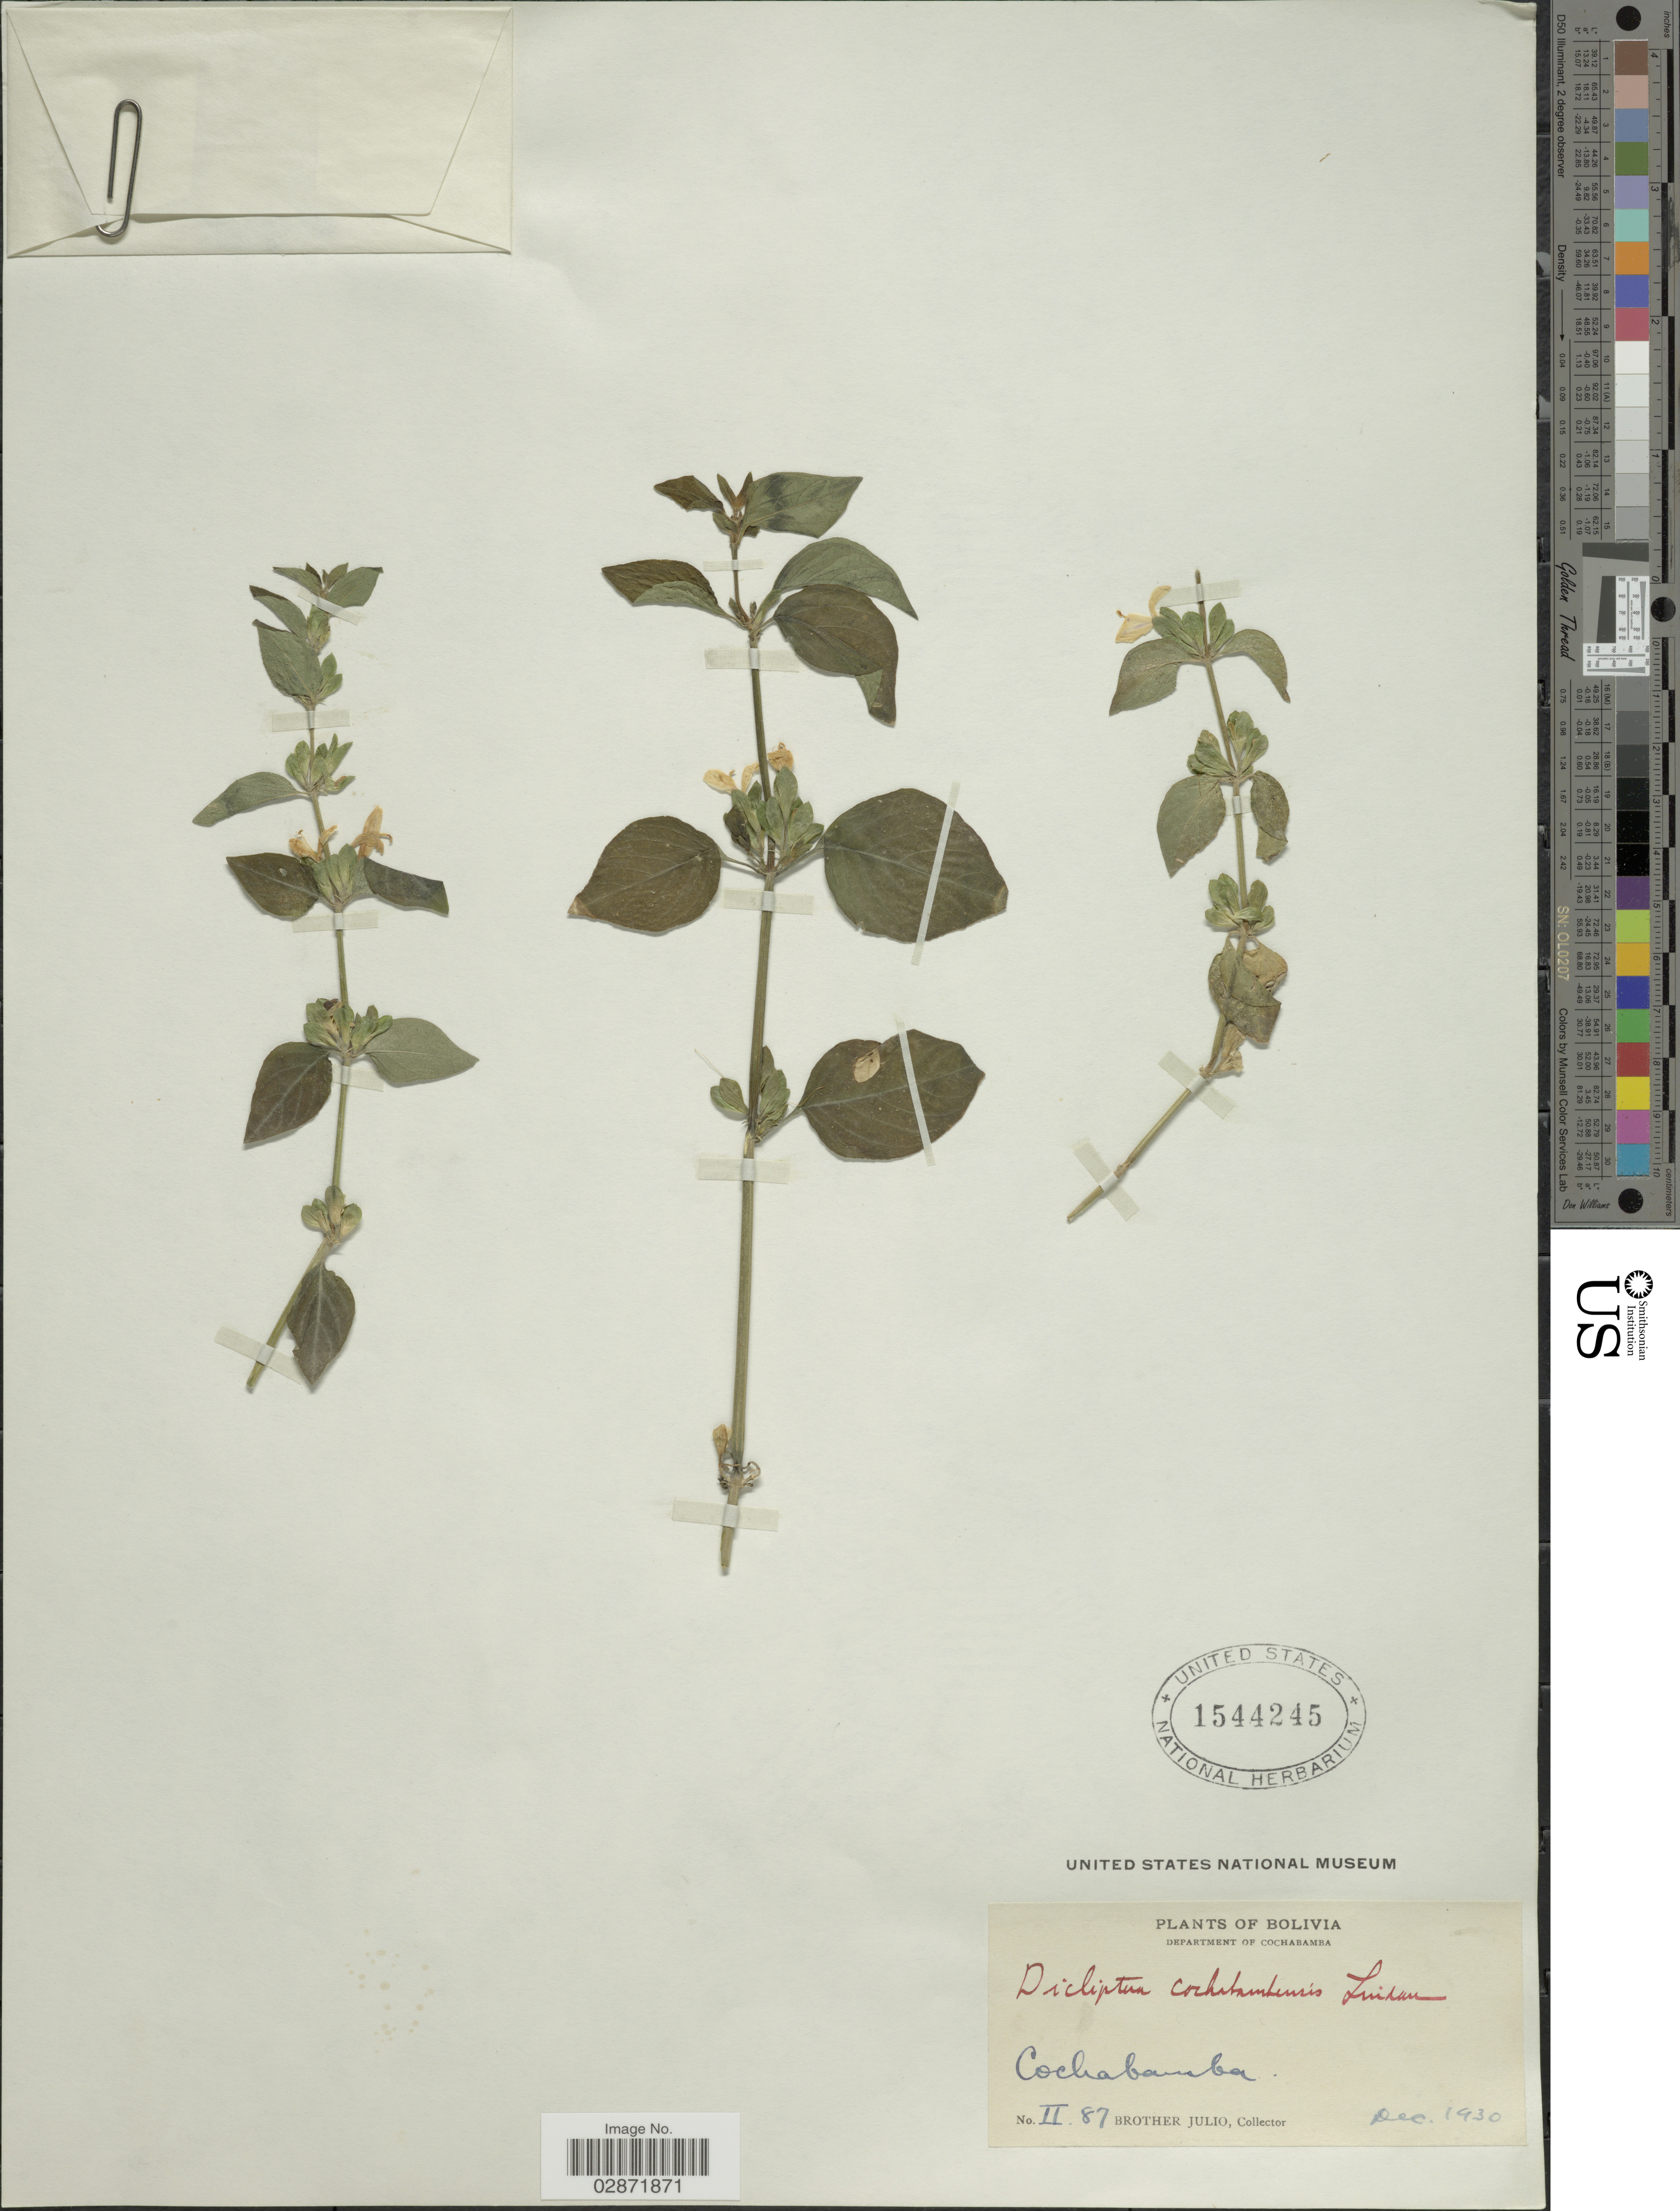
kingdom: Plantae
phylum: Tracheophyta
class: Magnoliopsida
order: Lamiales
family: Acanthaceae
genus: Dicliptera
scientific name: Dicliptera cochabambensis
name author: Lindau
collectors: Bro. Julio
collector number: II.87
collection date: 1930-12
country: Bolivia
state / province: Cochabamba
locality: Department of Cochabamba.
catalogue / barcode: US 1544245